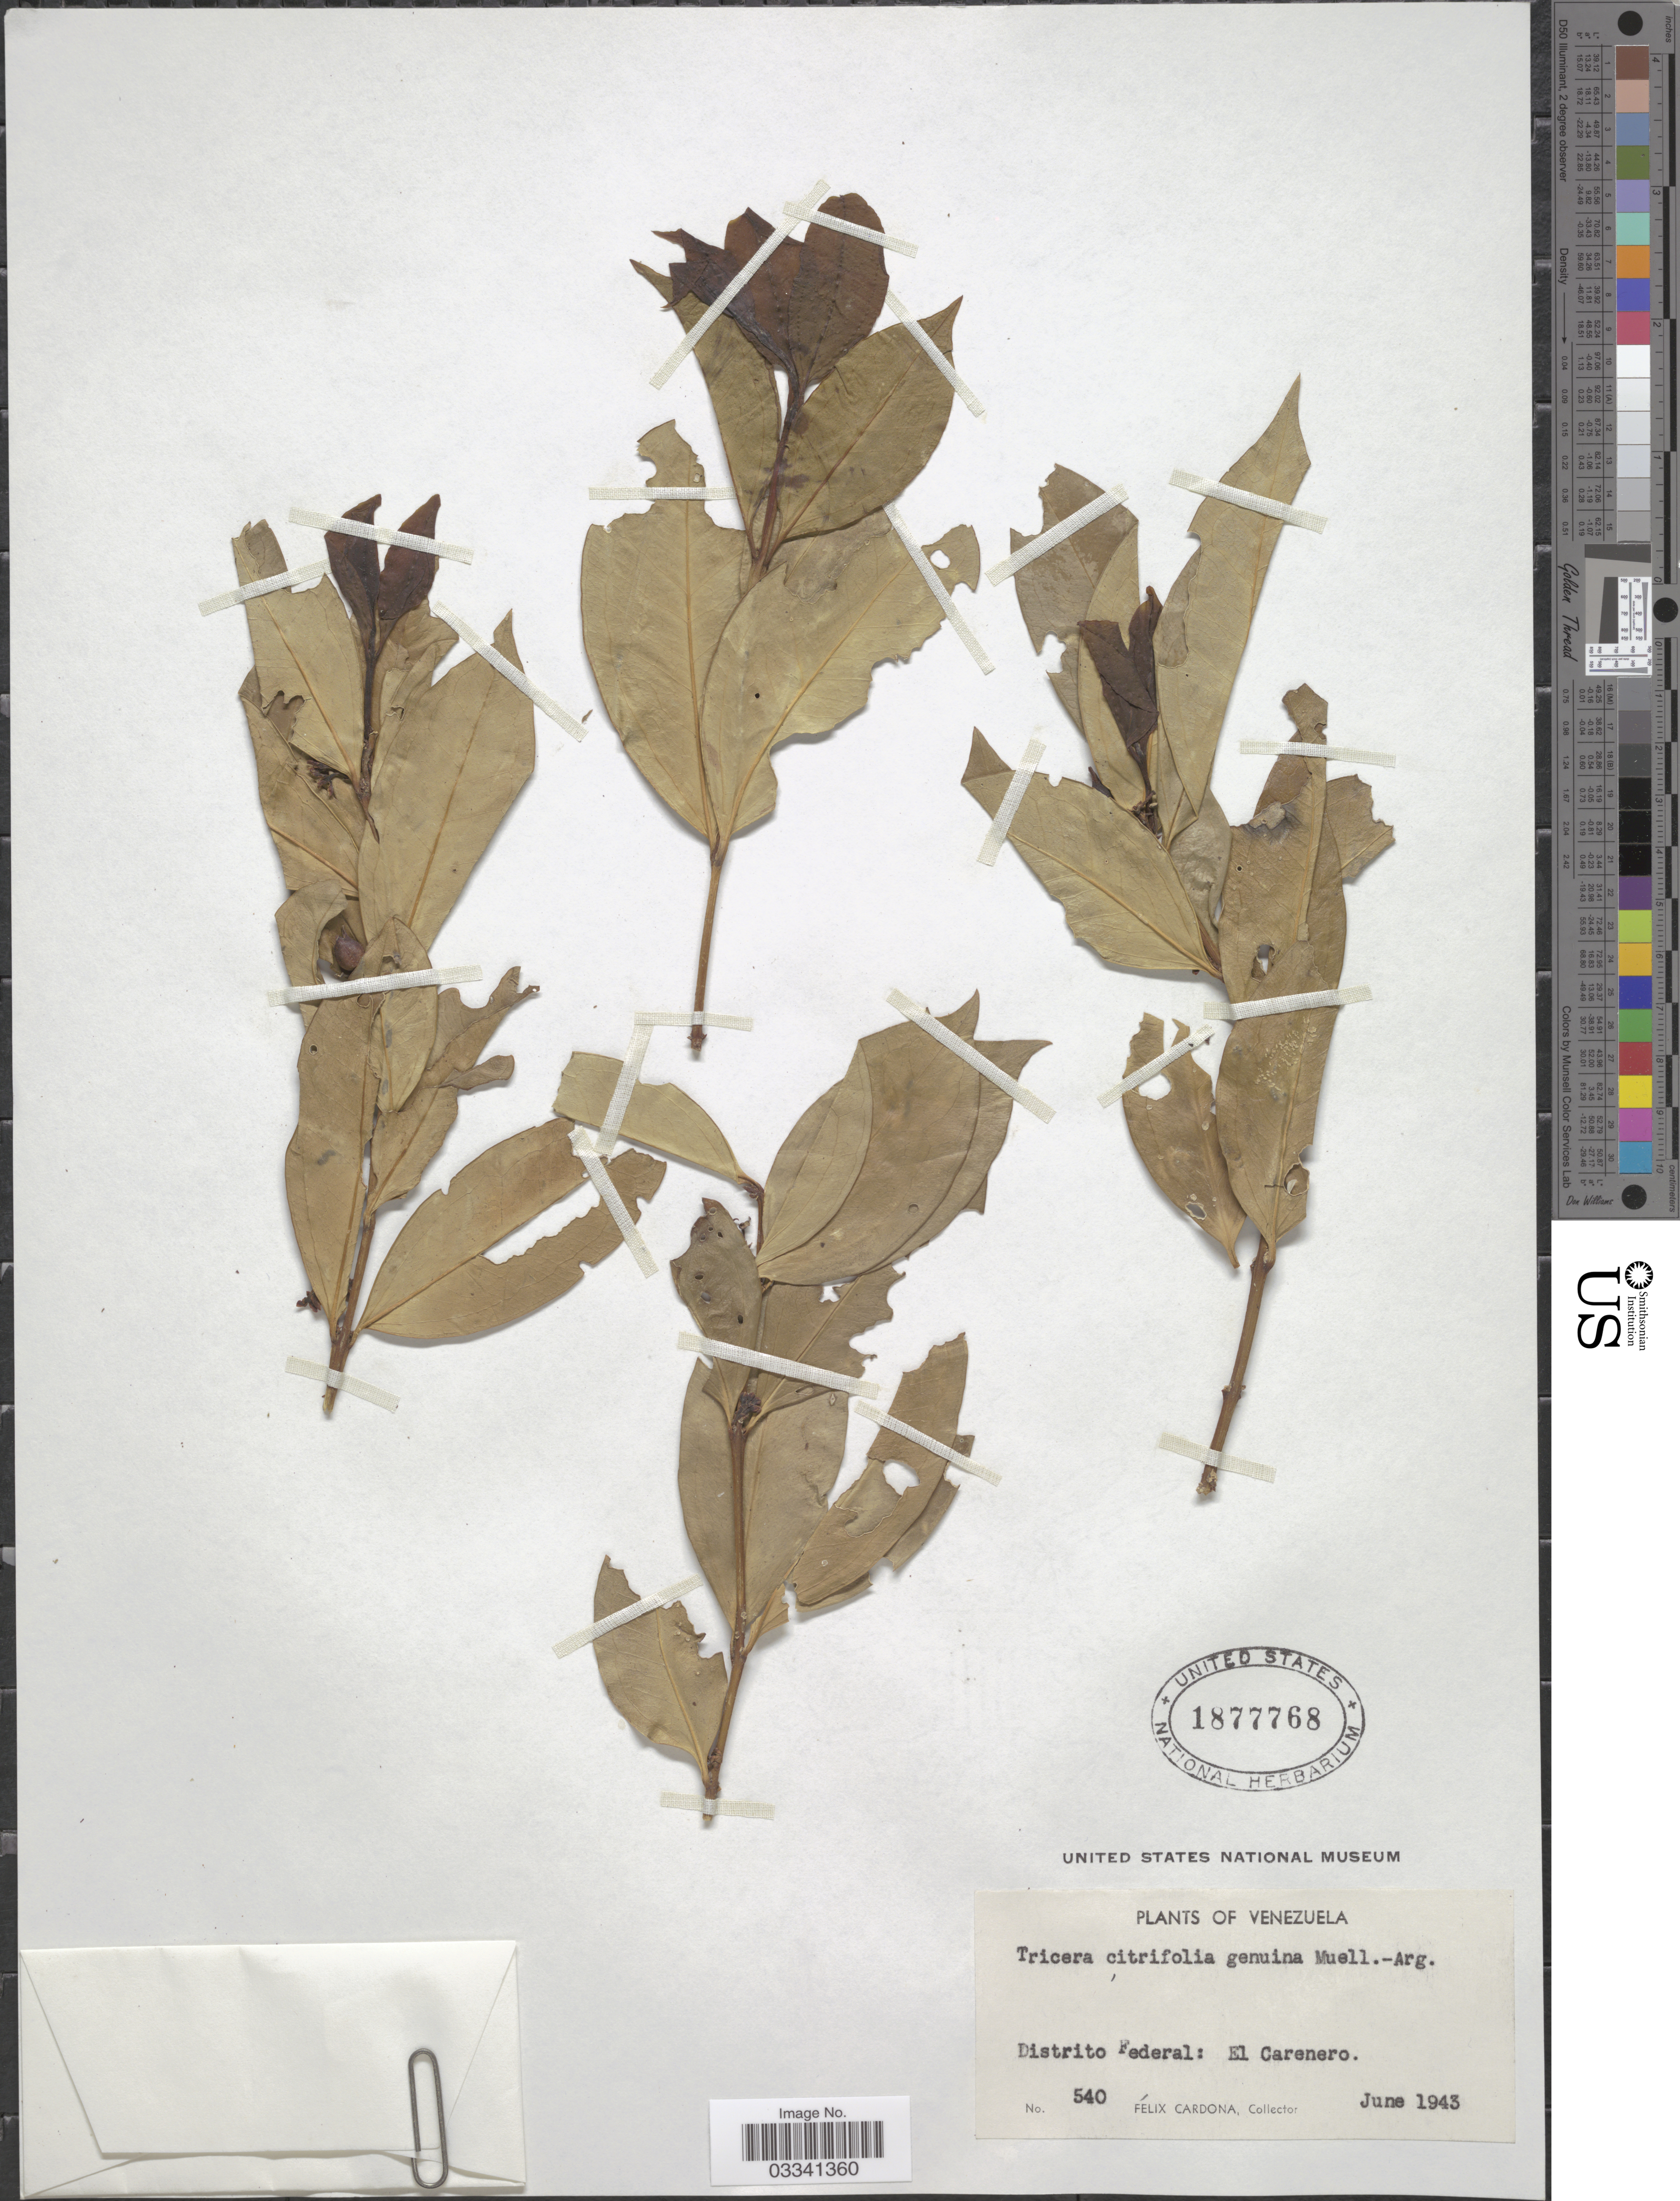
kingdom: Plantae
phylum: Tracheophyta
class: Magnoliopsida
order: Buxales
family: Buxaceae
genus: Buxus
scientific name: Buxus citrifolia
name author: (Willd.) Spreng.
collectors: F. Cardona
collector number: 540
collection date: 1943-06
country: Venezuela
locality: Distrito Federal: El Carenero.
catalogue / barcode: US 1877768